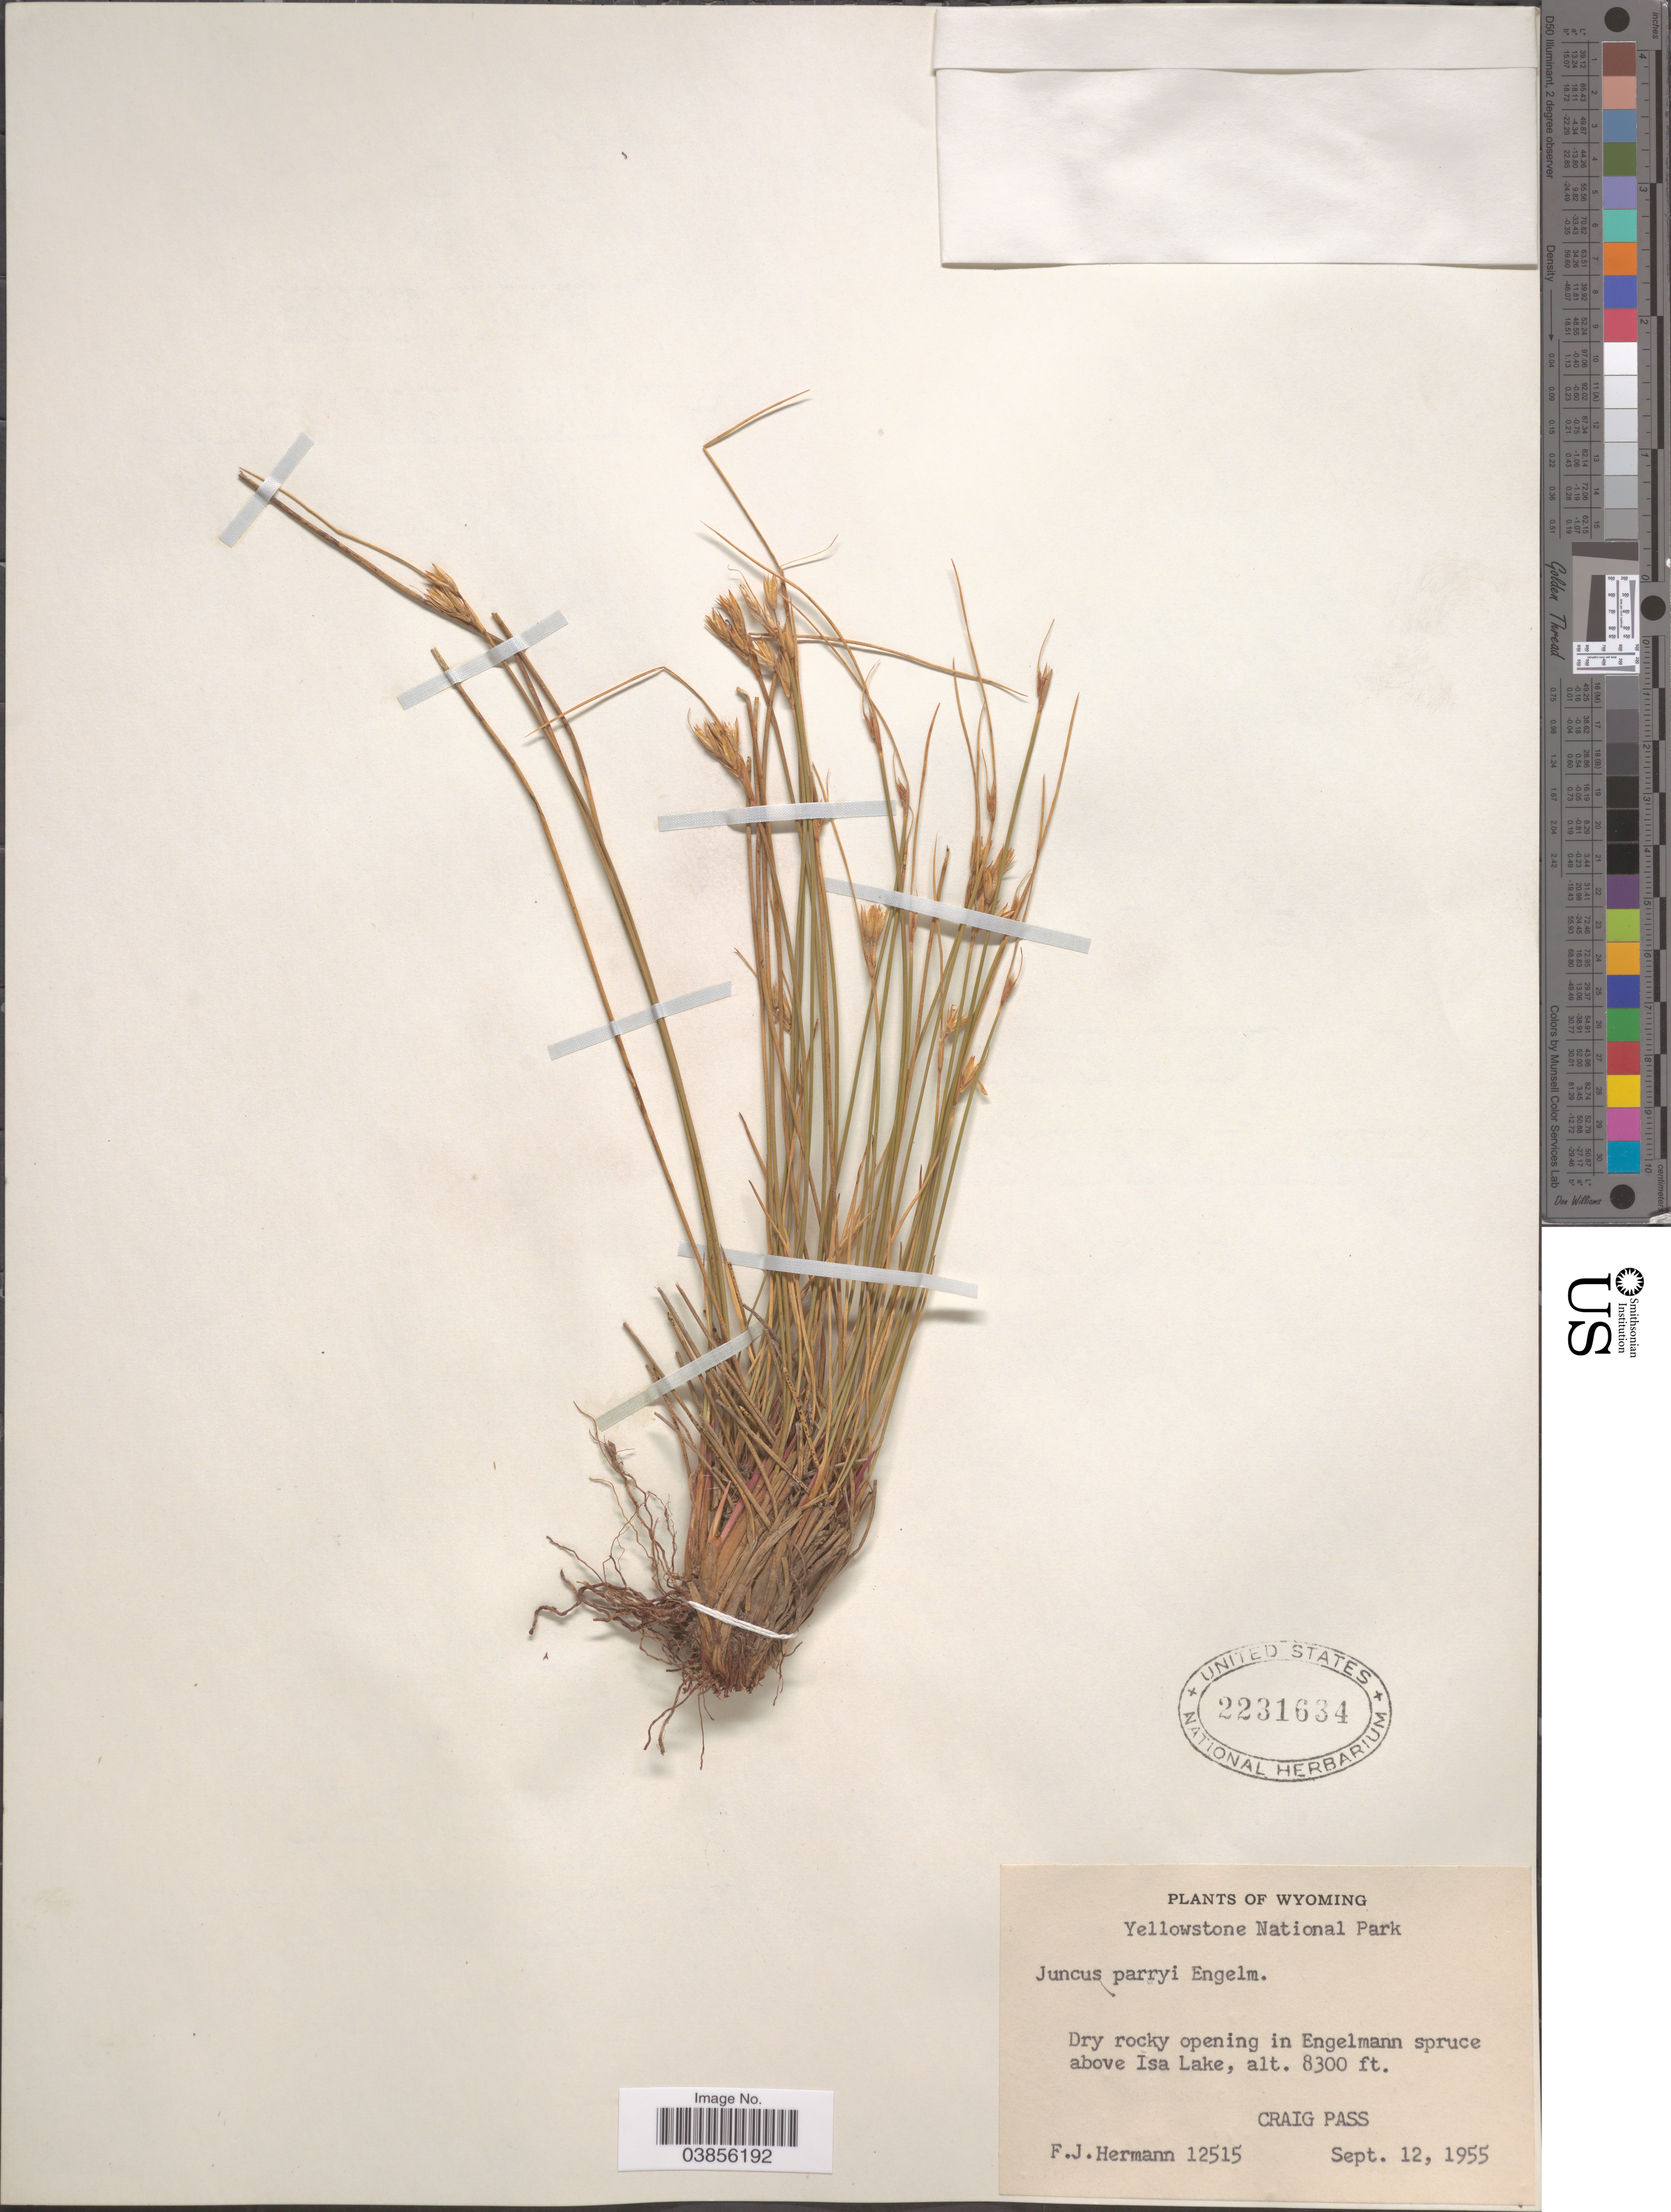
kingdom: Plantae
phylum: Tracheophyta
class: Liliopsida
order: Poales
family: Juncaceae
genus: Juncus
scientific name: Juncus parryi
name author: Engelm.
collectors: F. J. Hermann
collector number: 12515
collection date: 1955-09-12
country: United States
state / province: Wyoming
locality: Yellowstone National Park. In Engelman spruce above Isa Lake. Craig Pass.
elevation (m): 2530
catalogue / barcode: US 2231634